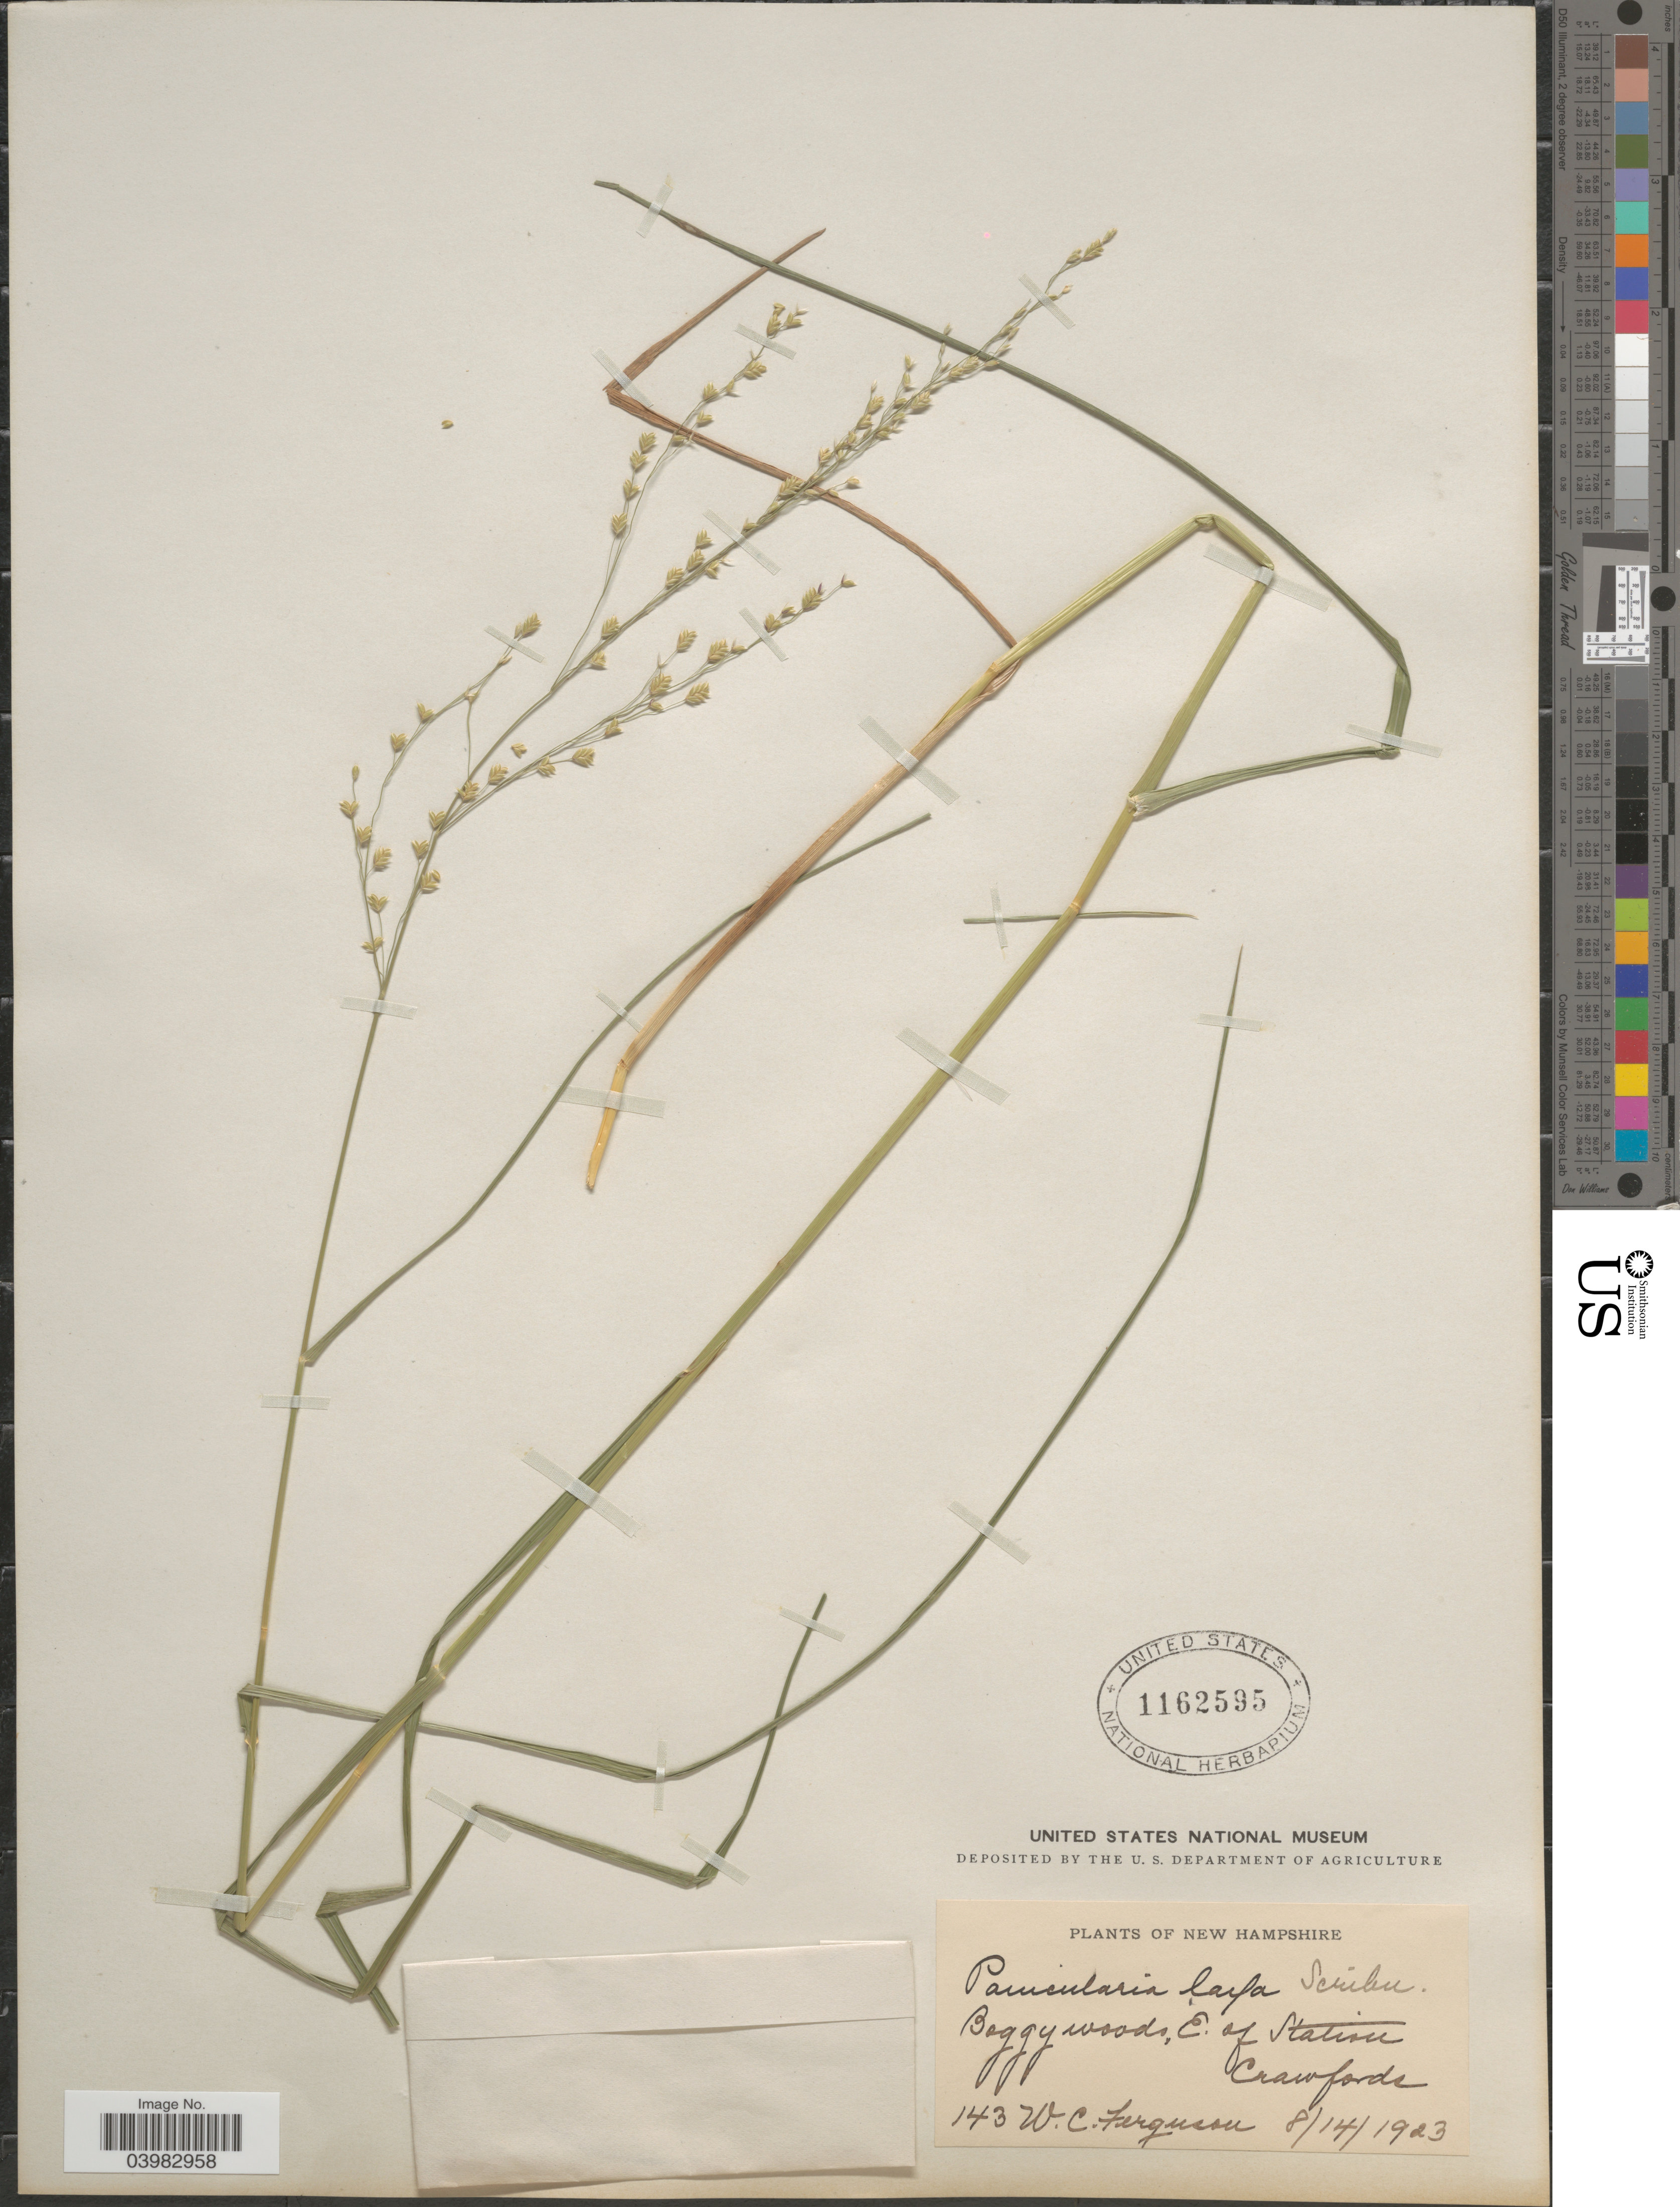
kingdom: Plantae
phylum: Tracheophyta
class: Liliopsida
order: Poales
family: Poaceae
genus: Glyceria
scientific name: Glyceria canadensis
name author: (Michx.) Trin.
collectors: W. Ferguson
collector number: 143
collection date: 1923-08-14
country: United States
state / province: New Hampshire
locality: E. of Station Crawfords.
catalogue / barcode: US 1162595